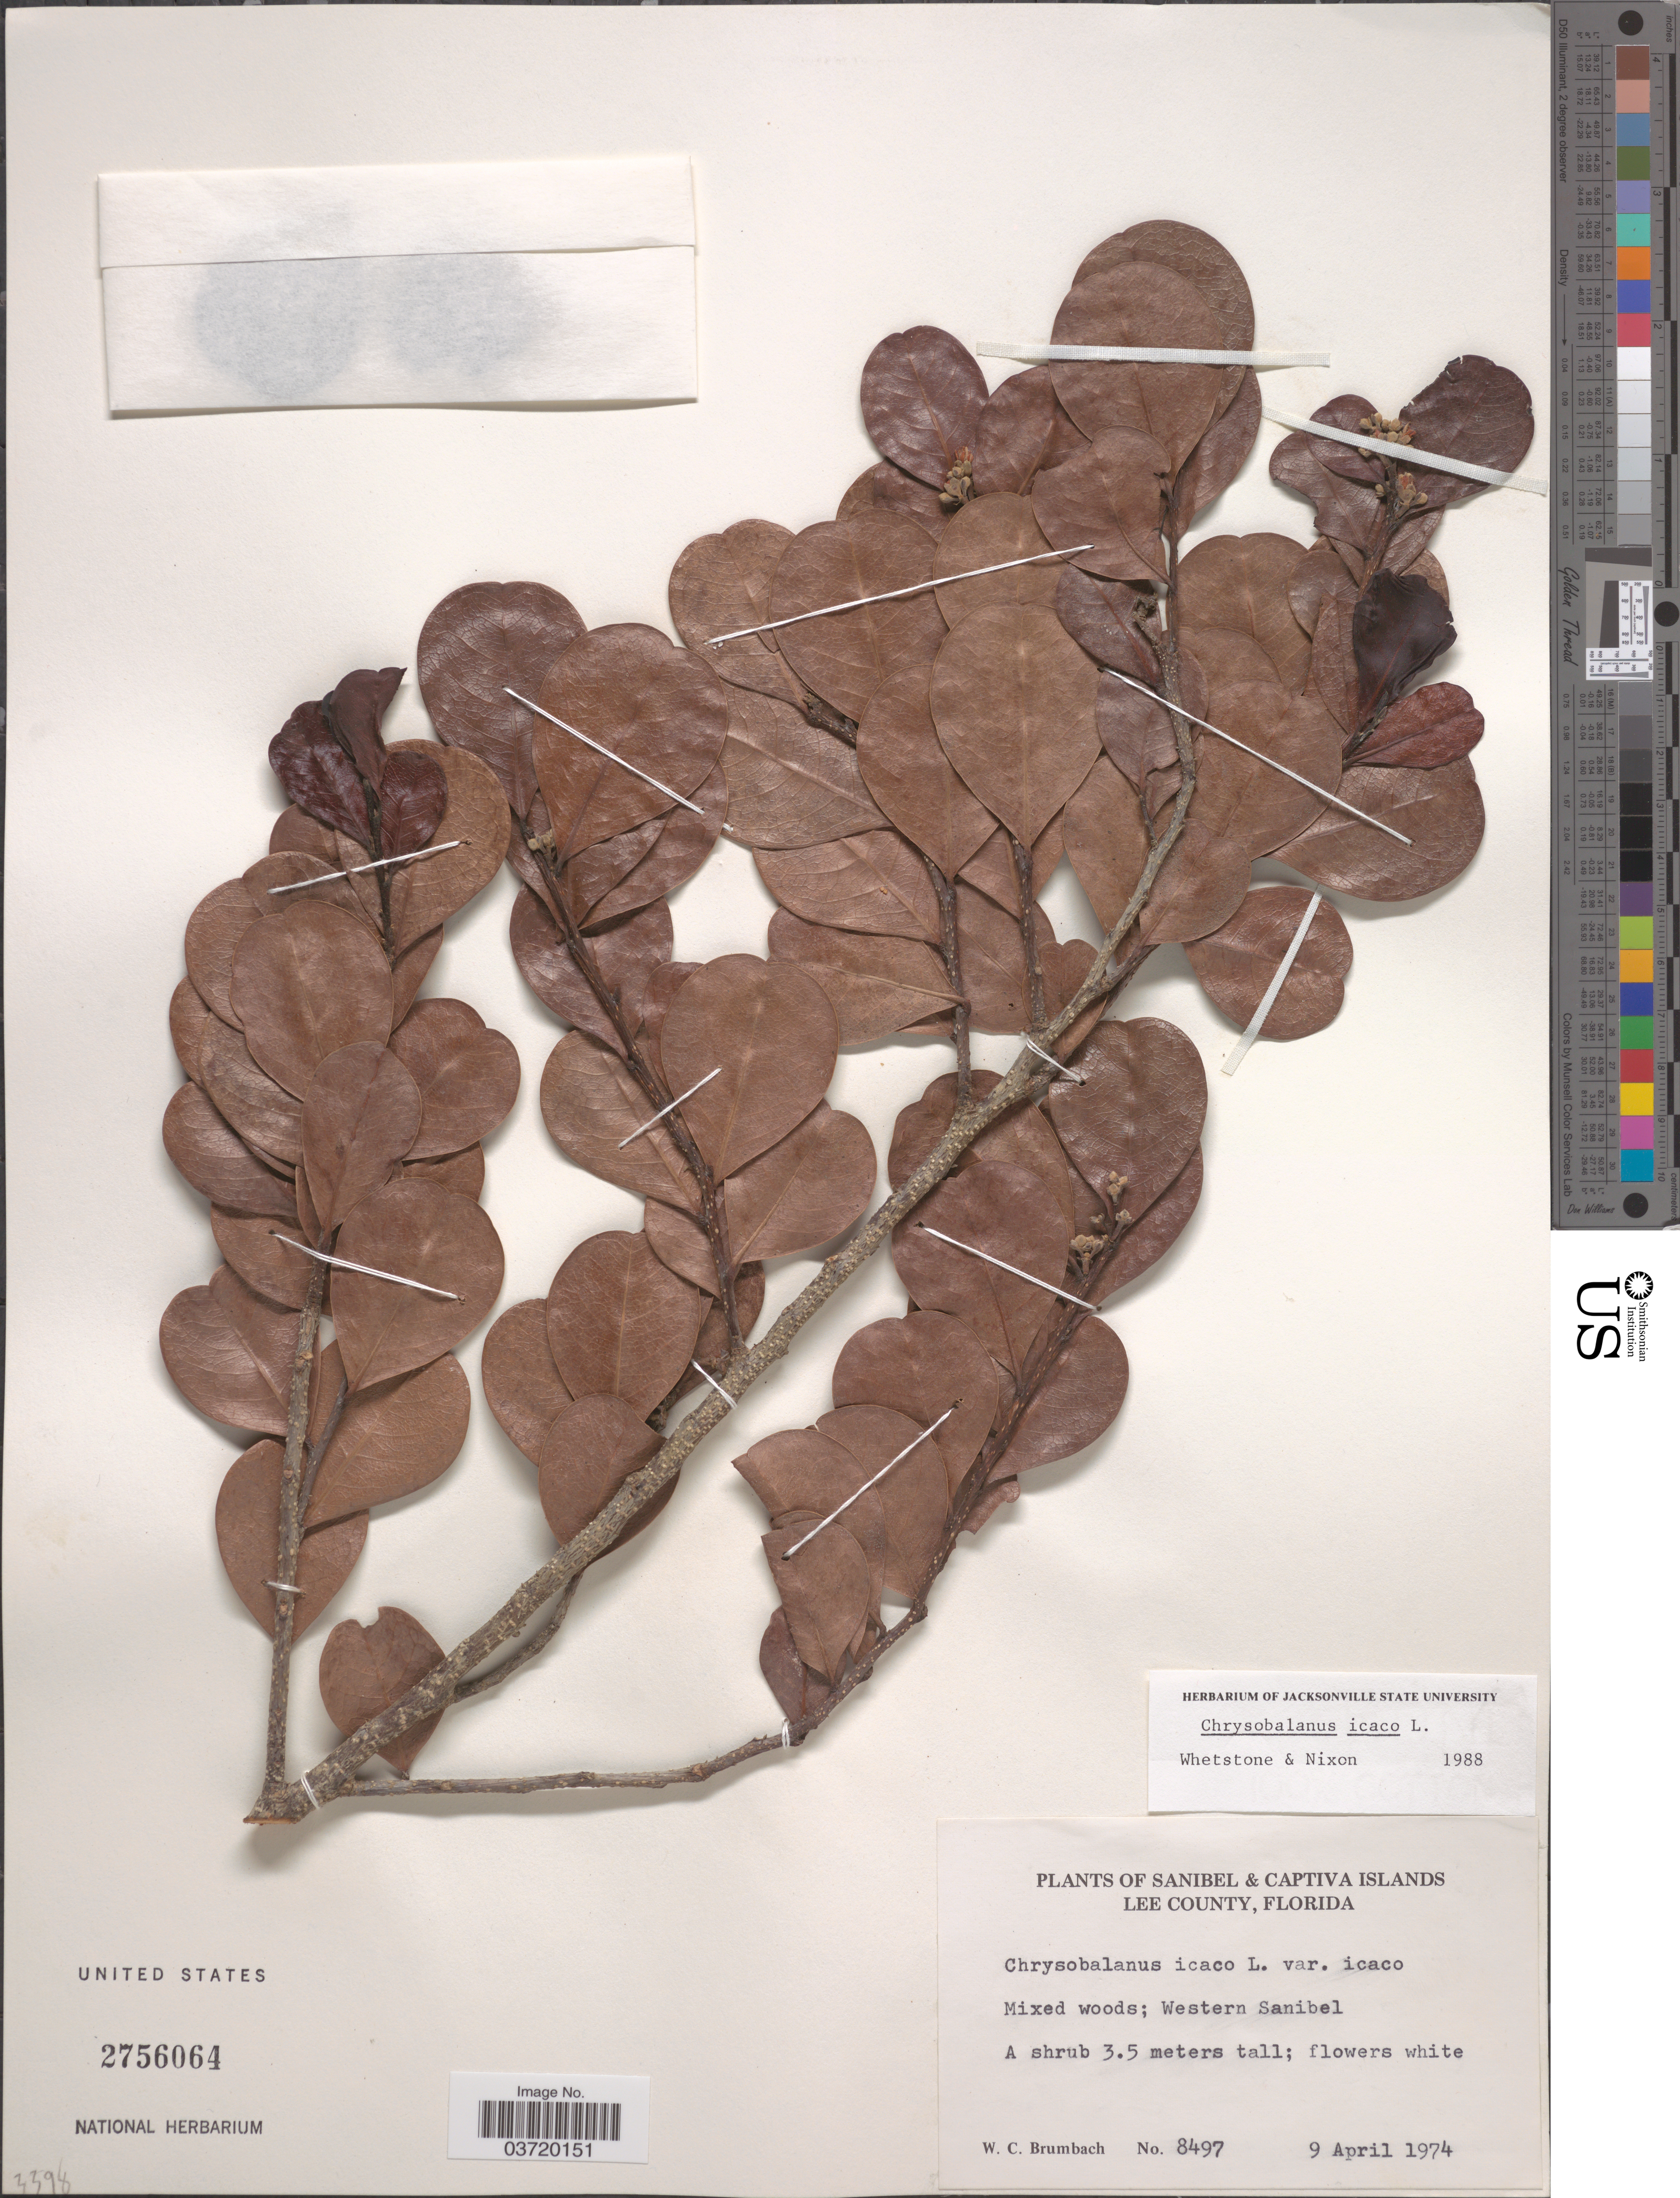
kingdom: Plantae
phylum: Tracheophyta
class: Magnoliopsida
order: Malpighiales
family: Chrysobalanaceae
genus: Chrysobalanus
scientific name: Chrysobalanus icaco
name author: L.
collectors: W. C. Brumbach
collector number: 8497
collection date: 1974-04-09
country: United States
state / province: Florida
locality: Sanibel Island. Lee County. Western Sanibel.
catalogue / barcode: US 2756064